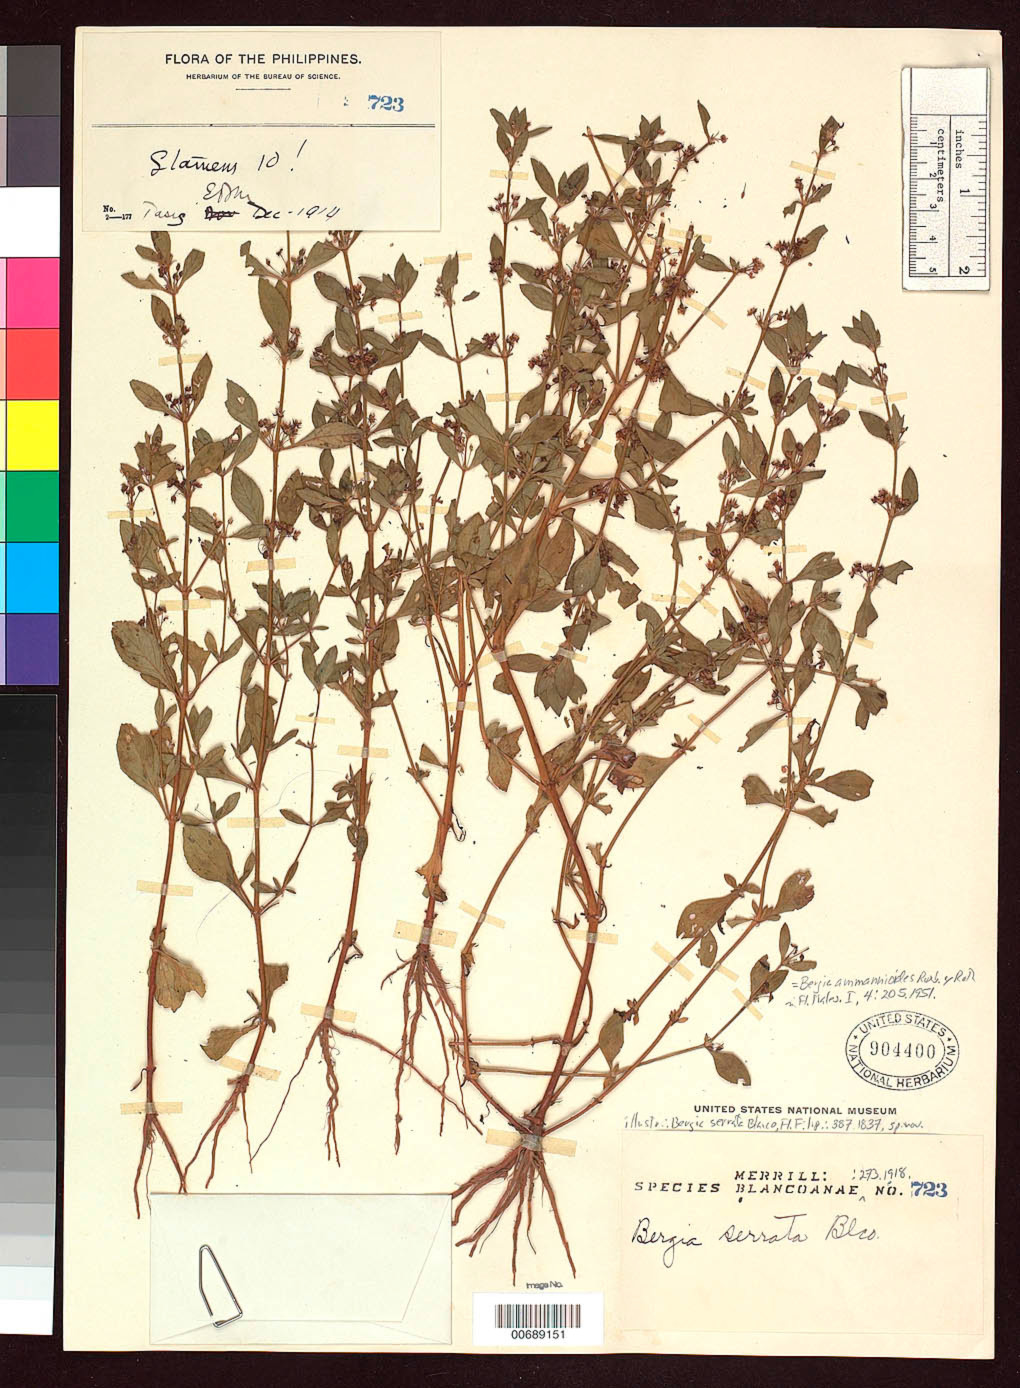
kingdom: Plantae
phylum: Tracheophyta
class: Magnoliopsida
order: Malpighiales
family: Elatinaceae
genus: Bergia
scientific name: Bergia ammannioides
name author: Roxb.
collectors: E. D. Merrill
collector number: Sp. Blancoan. 0723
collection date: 1914-12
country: Philippines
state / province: National Capital Region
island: Luzon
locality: Pasig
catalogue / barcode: US 904400